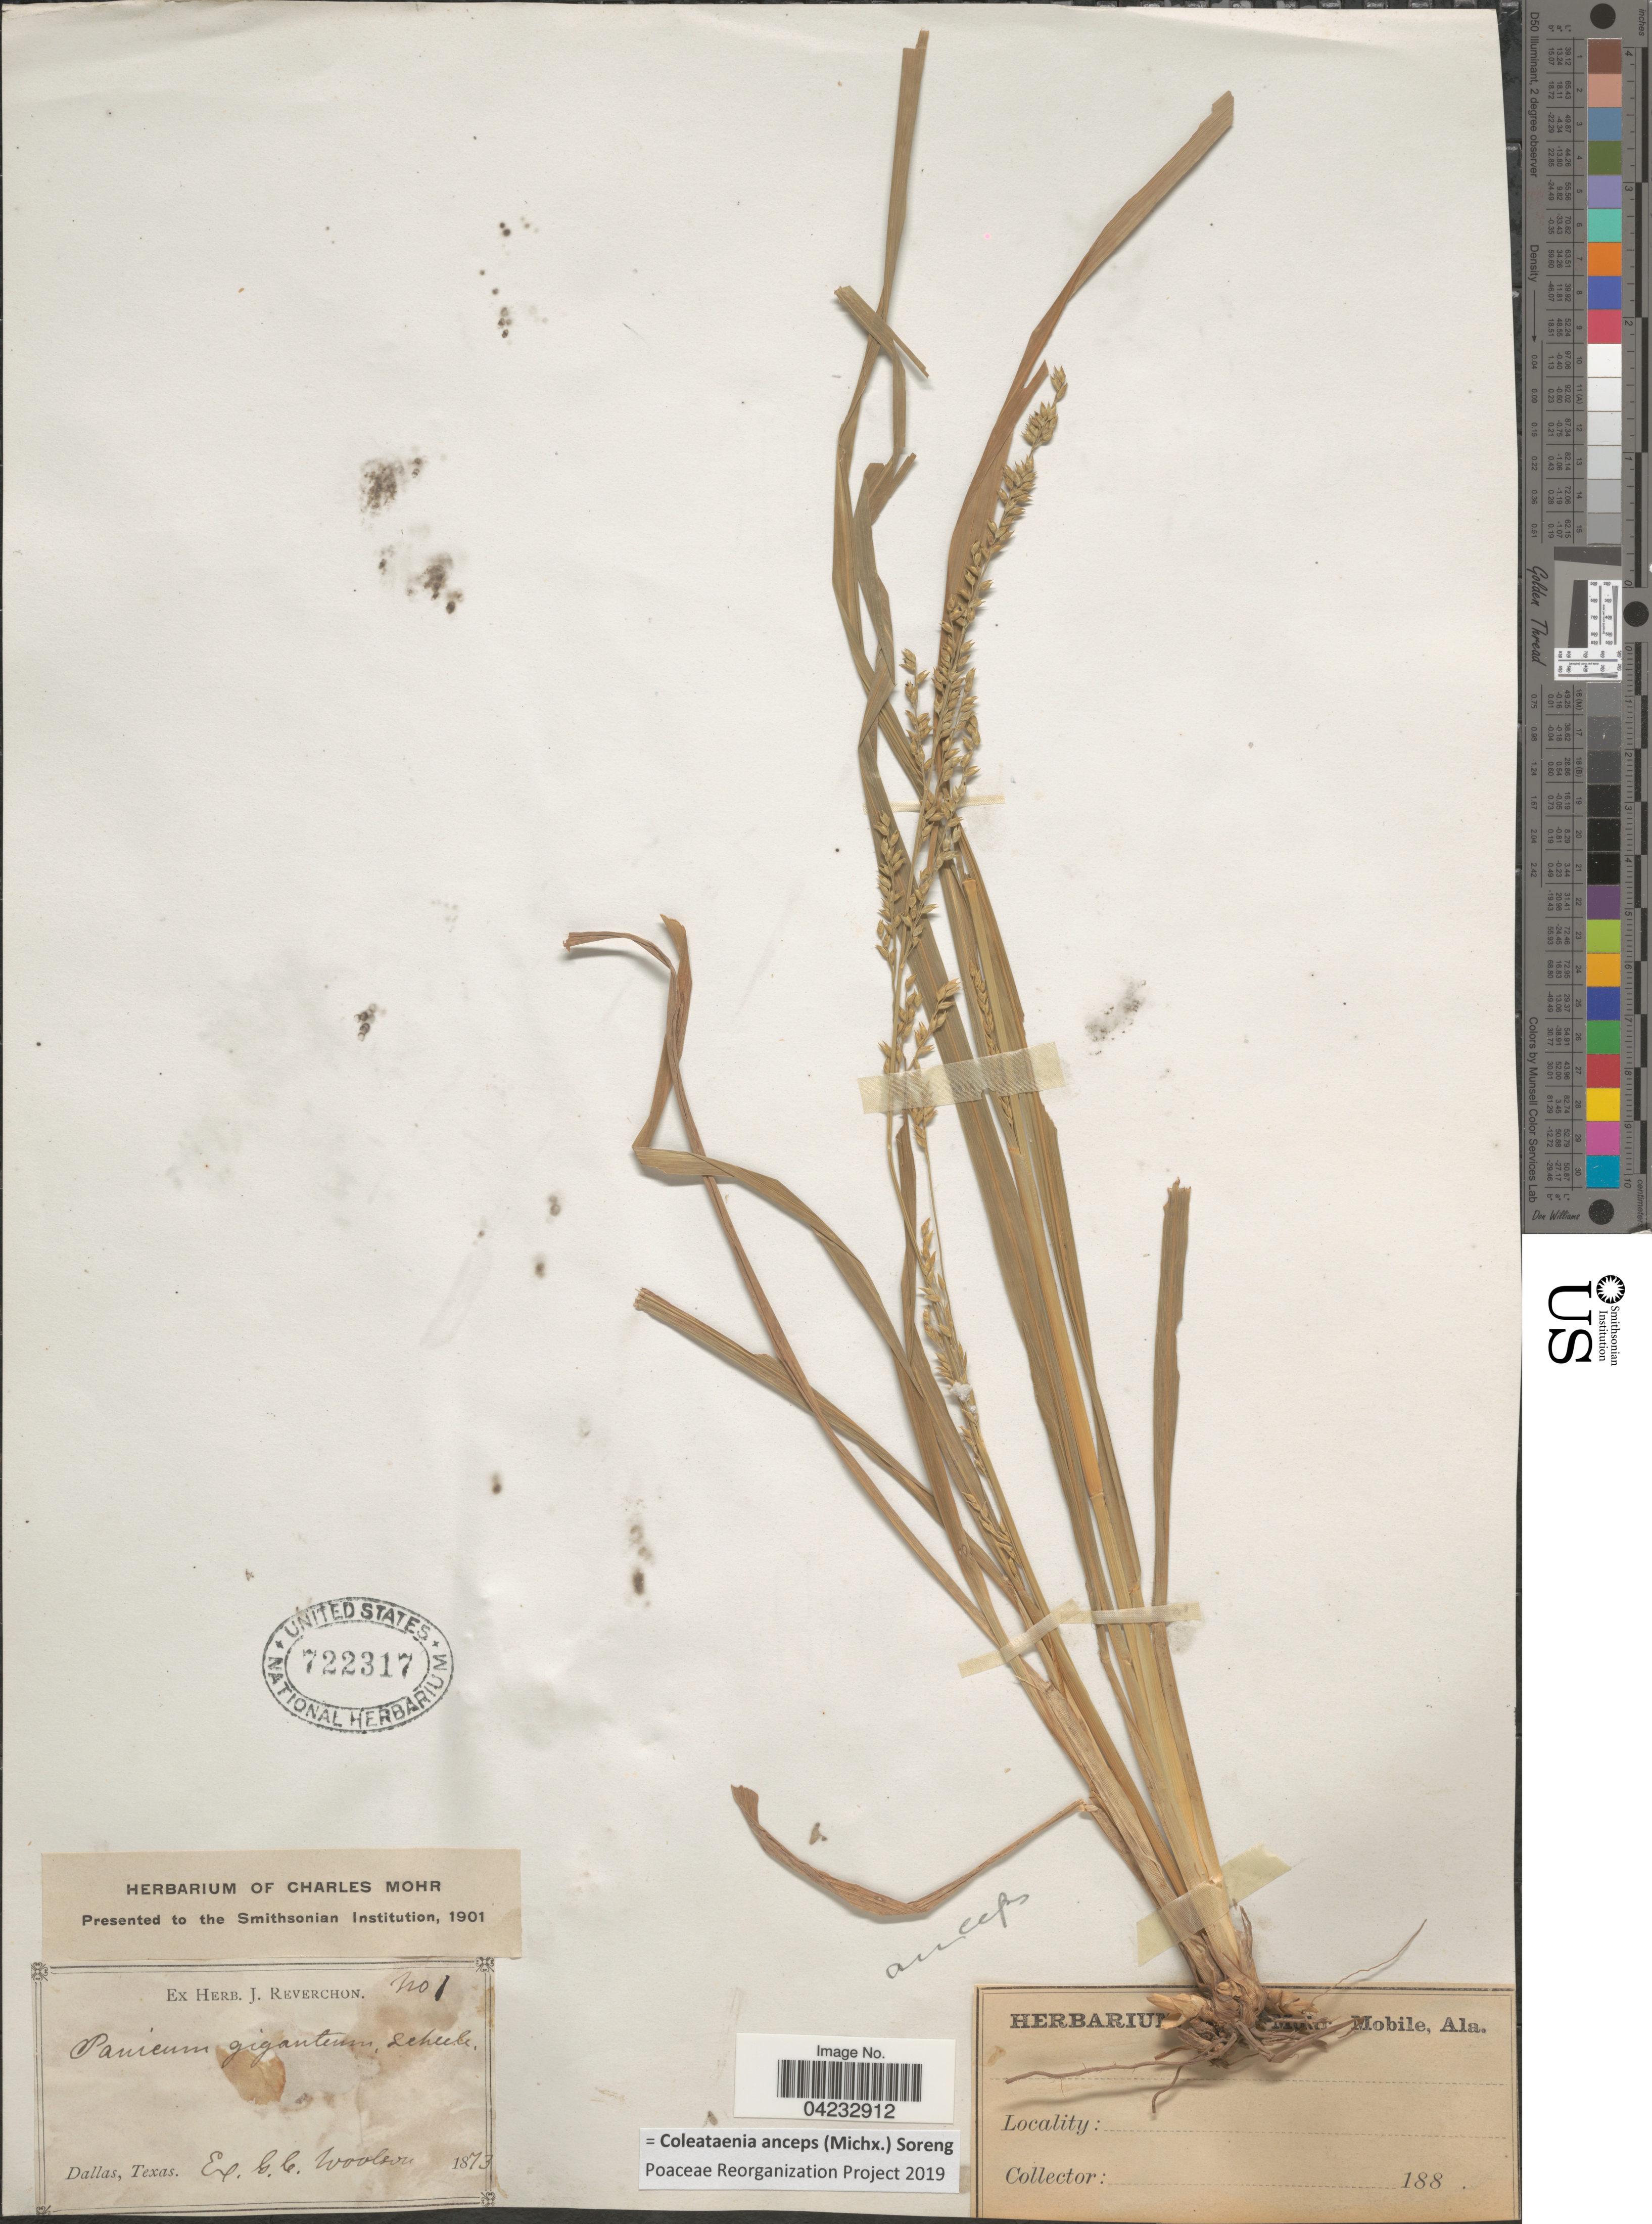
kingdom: Plantae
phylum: Tracheophyta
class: Liliopsida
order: Poales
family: Poaceae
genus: Coleataenia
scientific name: Coleataenia anceps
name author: (Michx.) Soreng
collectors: G. C. Woolson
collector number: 1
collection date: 1873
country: United States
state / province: Texas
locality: Dallas.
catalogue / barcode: US 722317